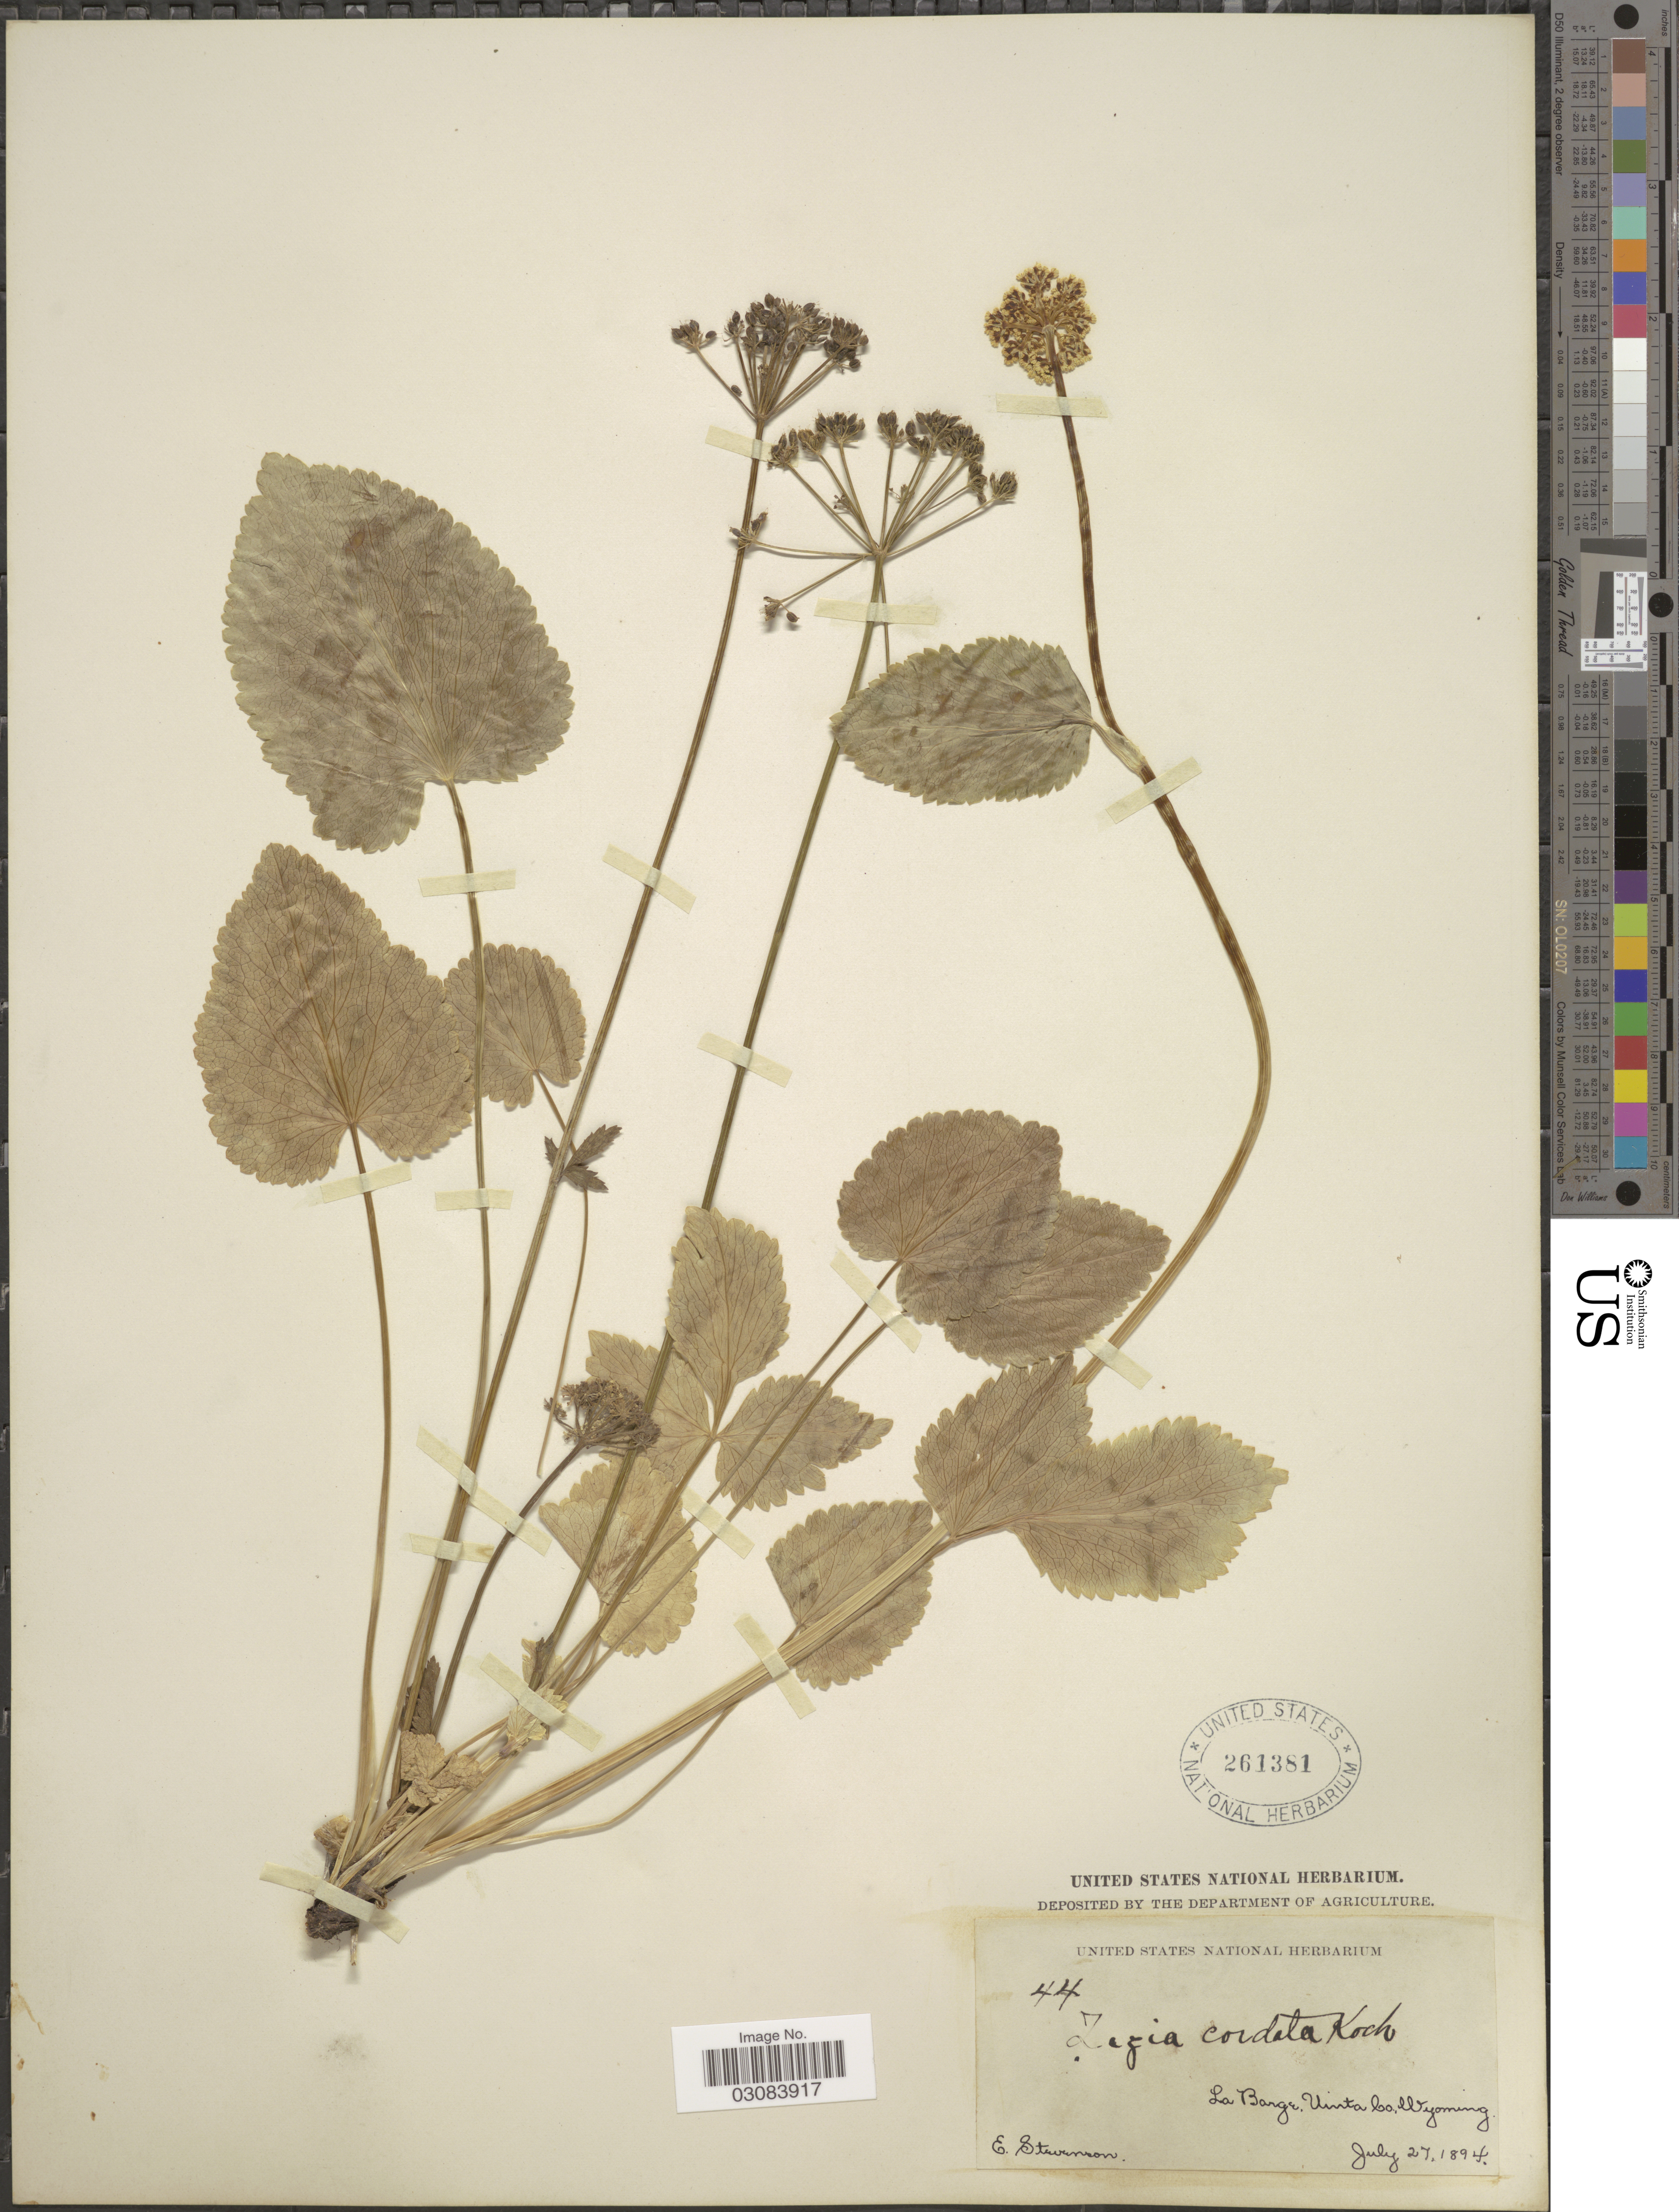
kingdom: Plantae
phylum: Tracheophyta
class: Magnoliopsida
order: Apiales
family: Apiaceae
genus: Zizia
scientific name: Zizia aptera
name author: (A. Gray) Fernald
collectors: E. Stevenson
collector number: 44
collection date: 1894-07-27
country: United States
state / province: Wyoming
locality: La Barge, Uinta Co.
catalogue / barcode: US 261381